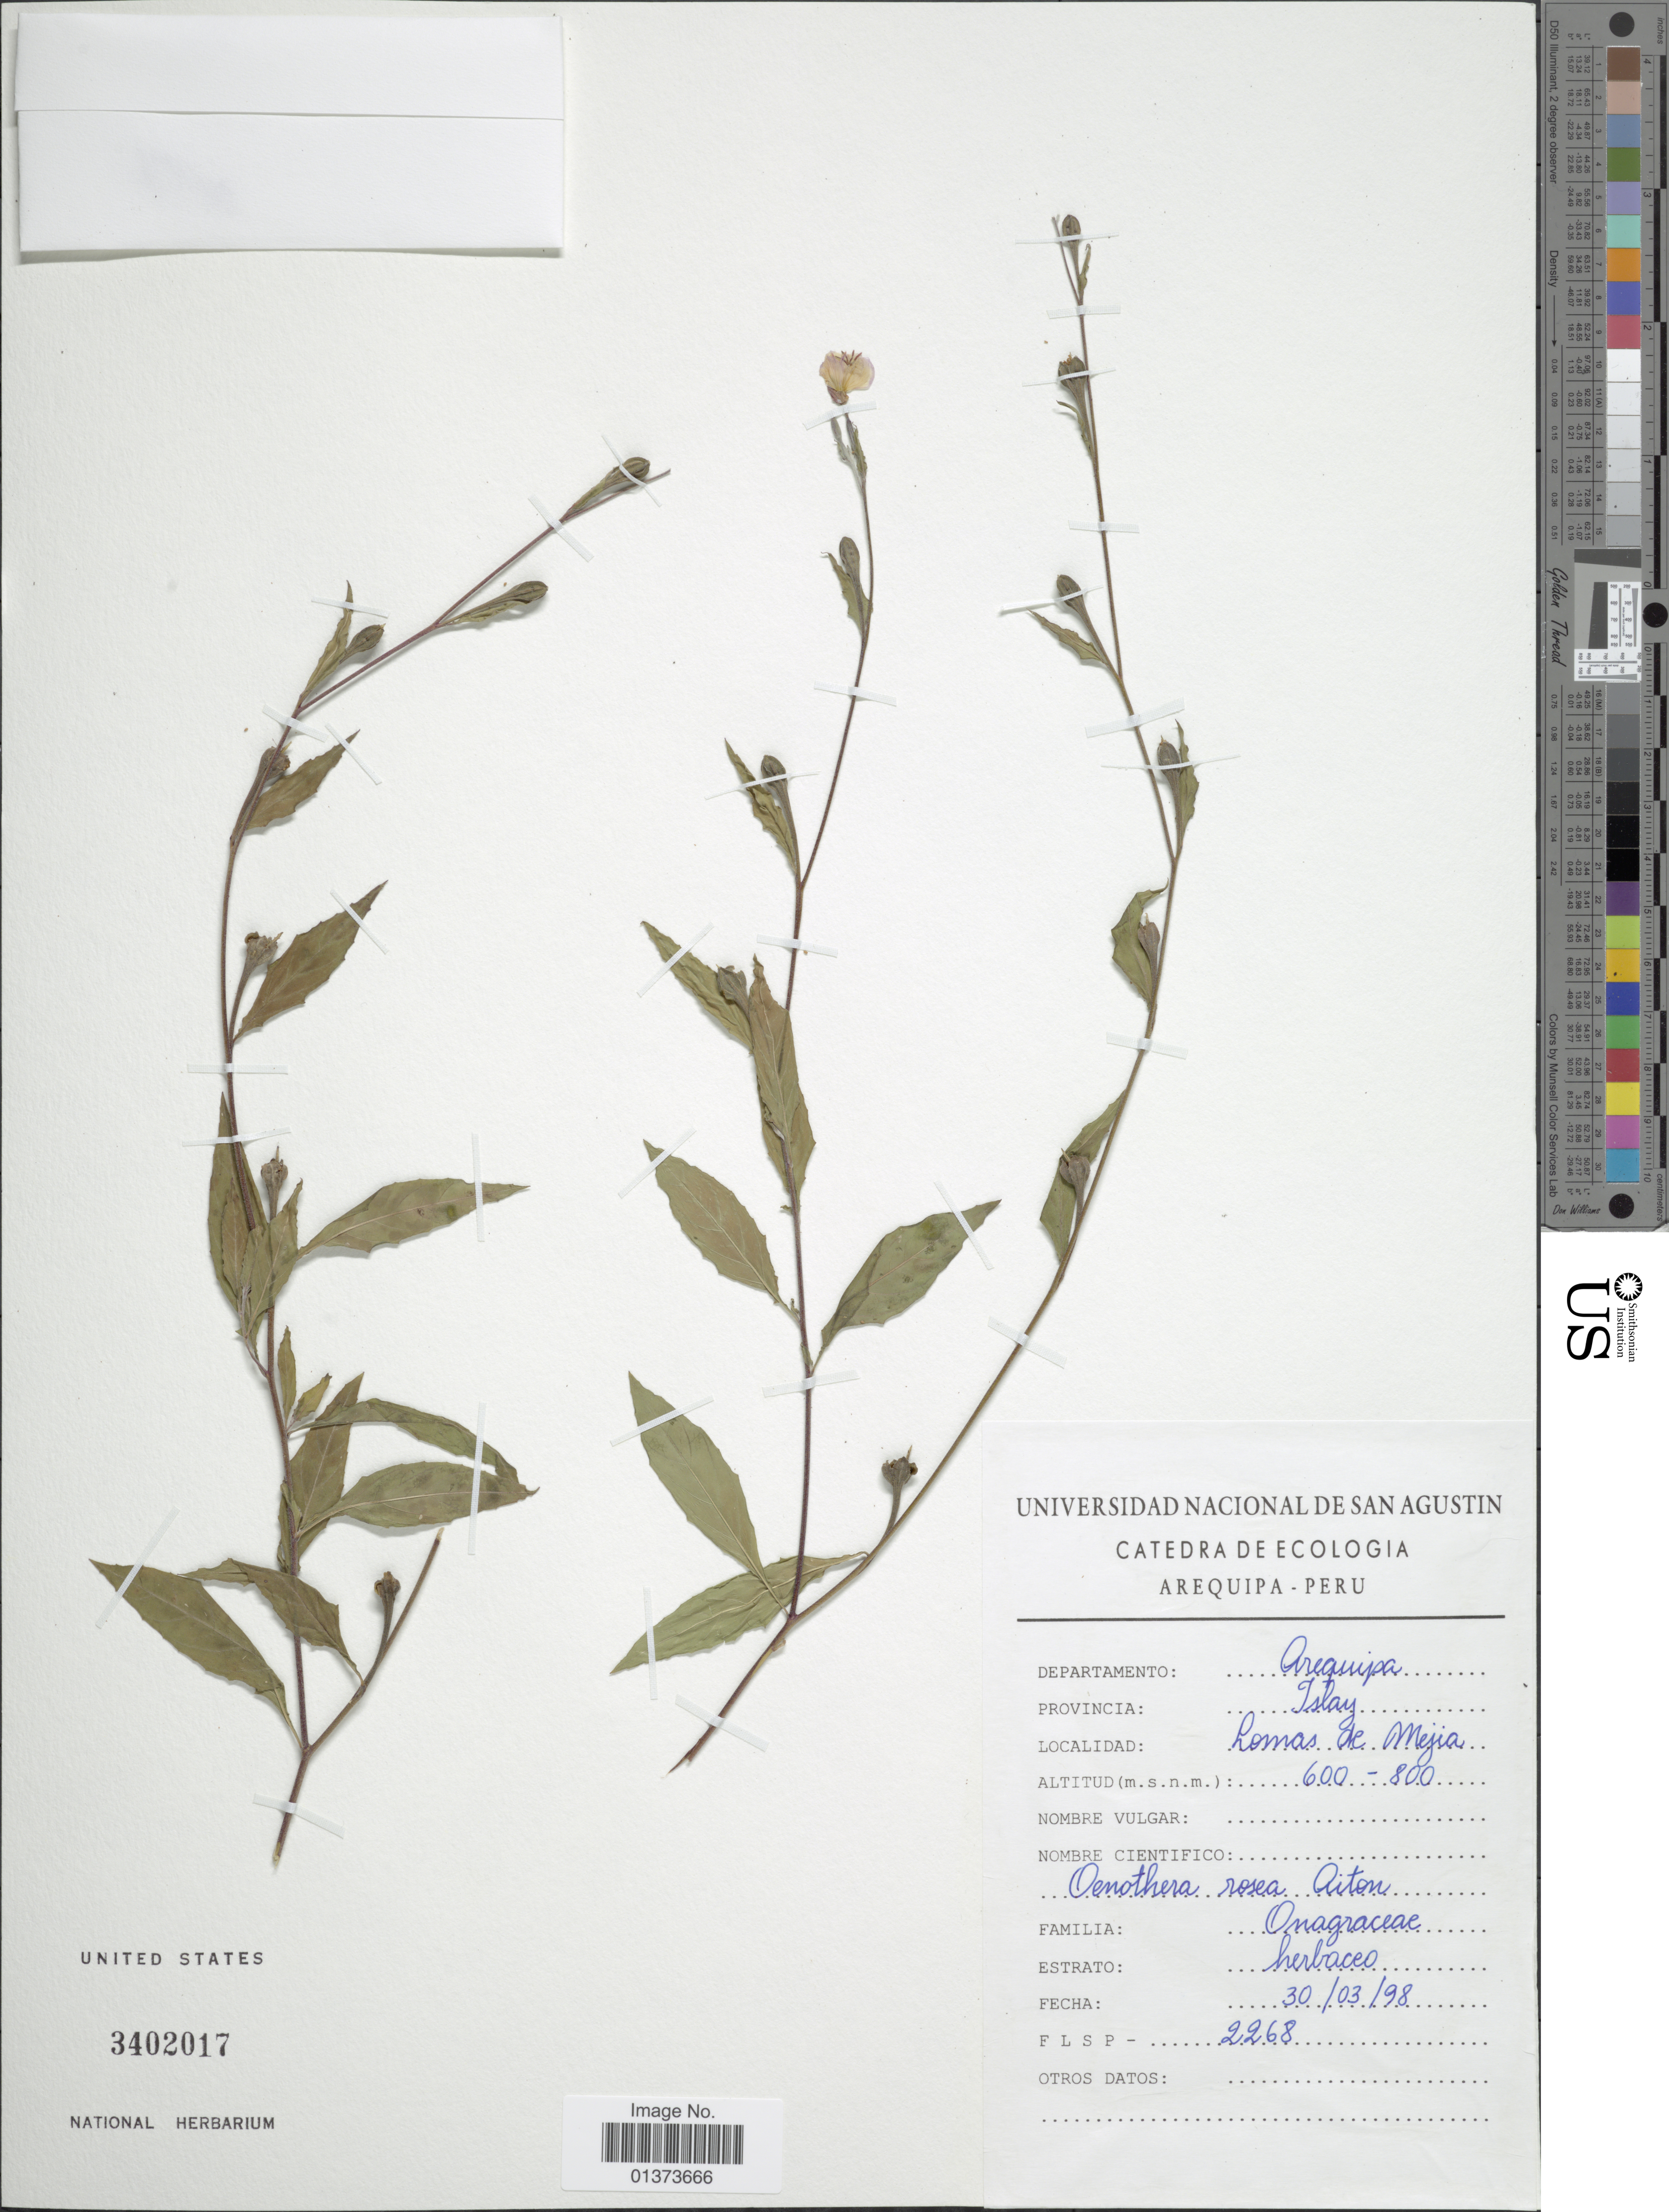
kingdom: Plantae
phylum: Tracheophyta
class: Magnoliopsida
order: Myrtales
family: Onagraceae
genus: Oenothera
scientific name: Oenothera rosea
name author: L'Hér. ex Aiton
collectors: Univ. Nac. De San Agustin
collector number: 2268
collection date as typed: Transcribed d/m/y: 30/3/98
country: Peru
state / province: Arequipa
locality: Provincia: Islay, Lomas de Mejia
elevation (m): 600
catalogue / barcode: US 3402017